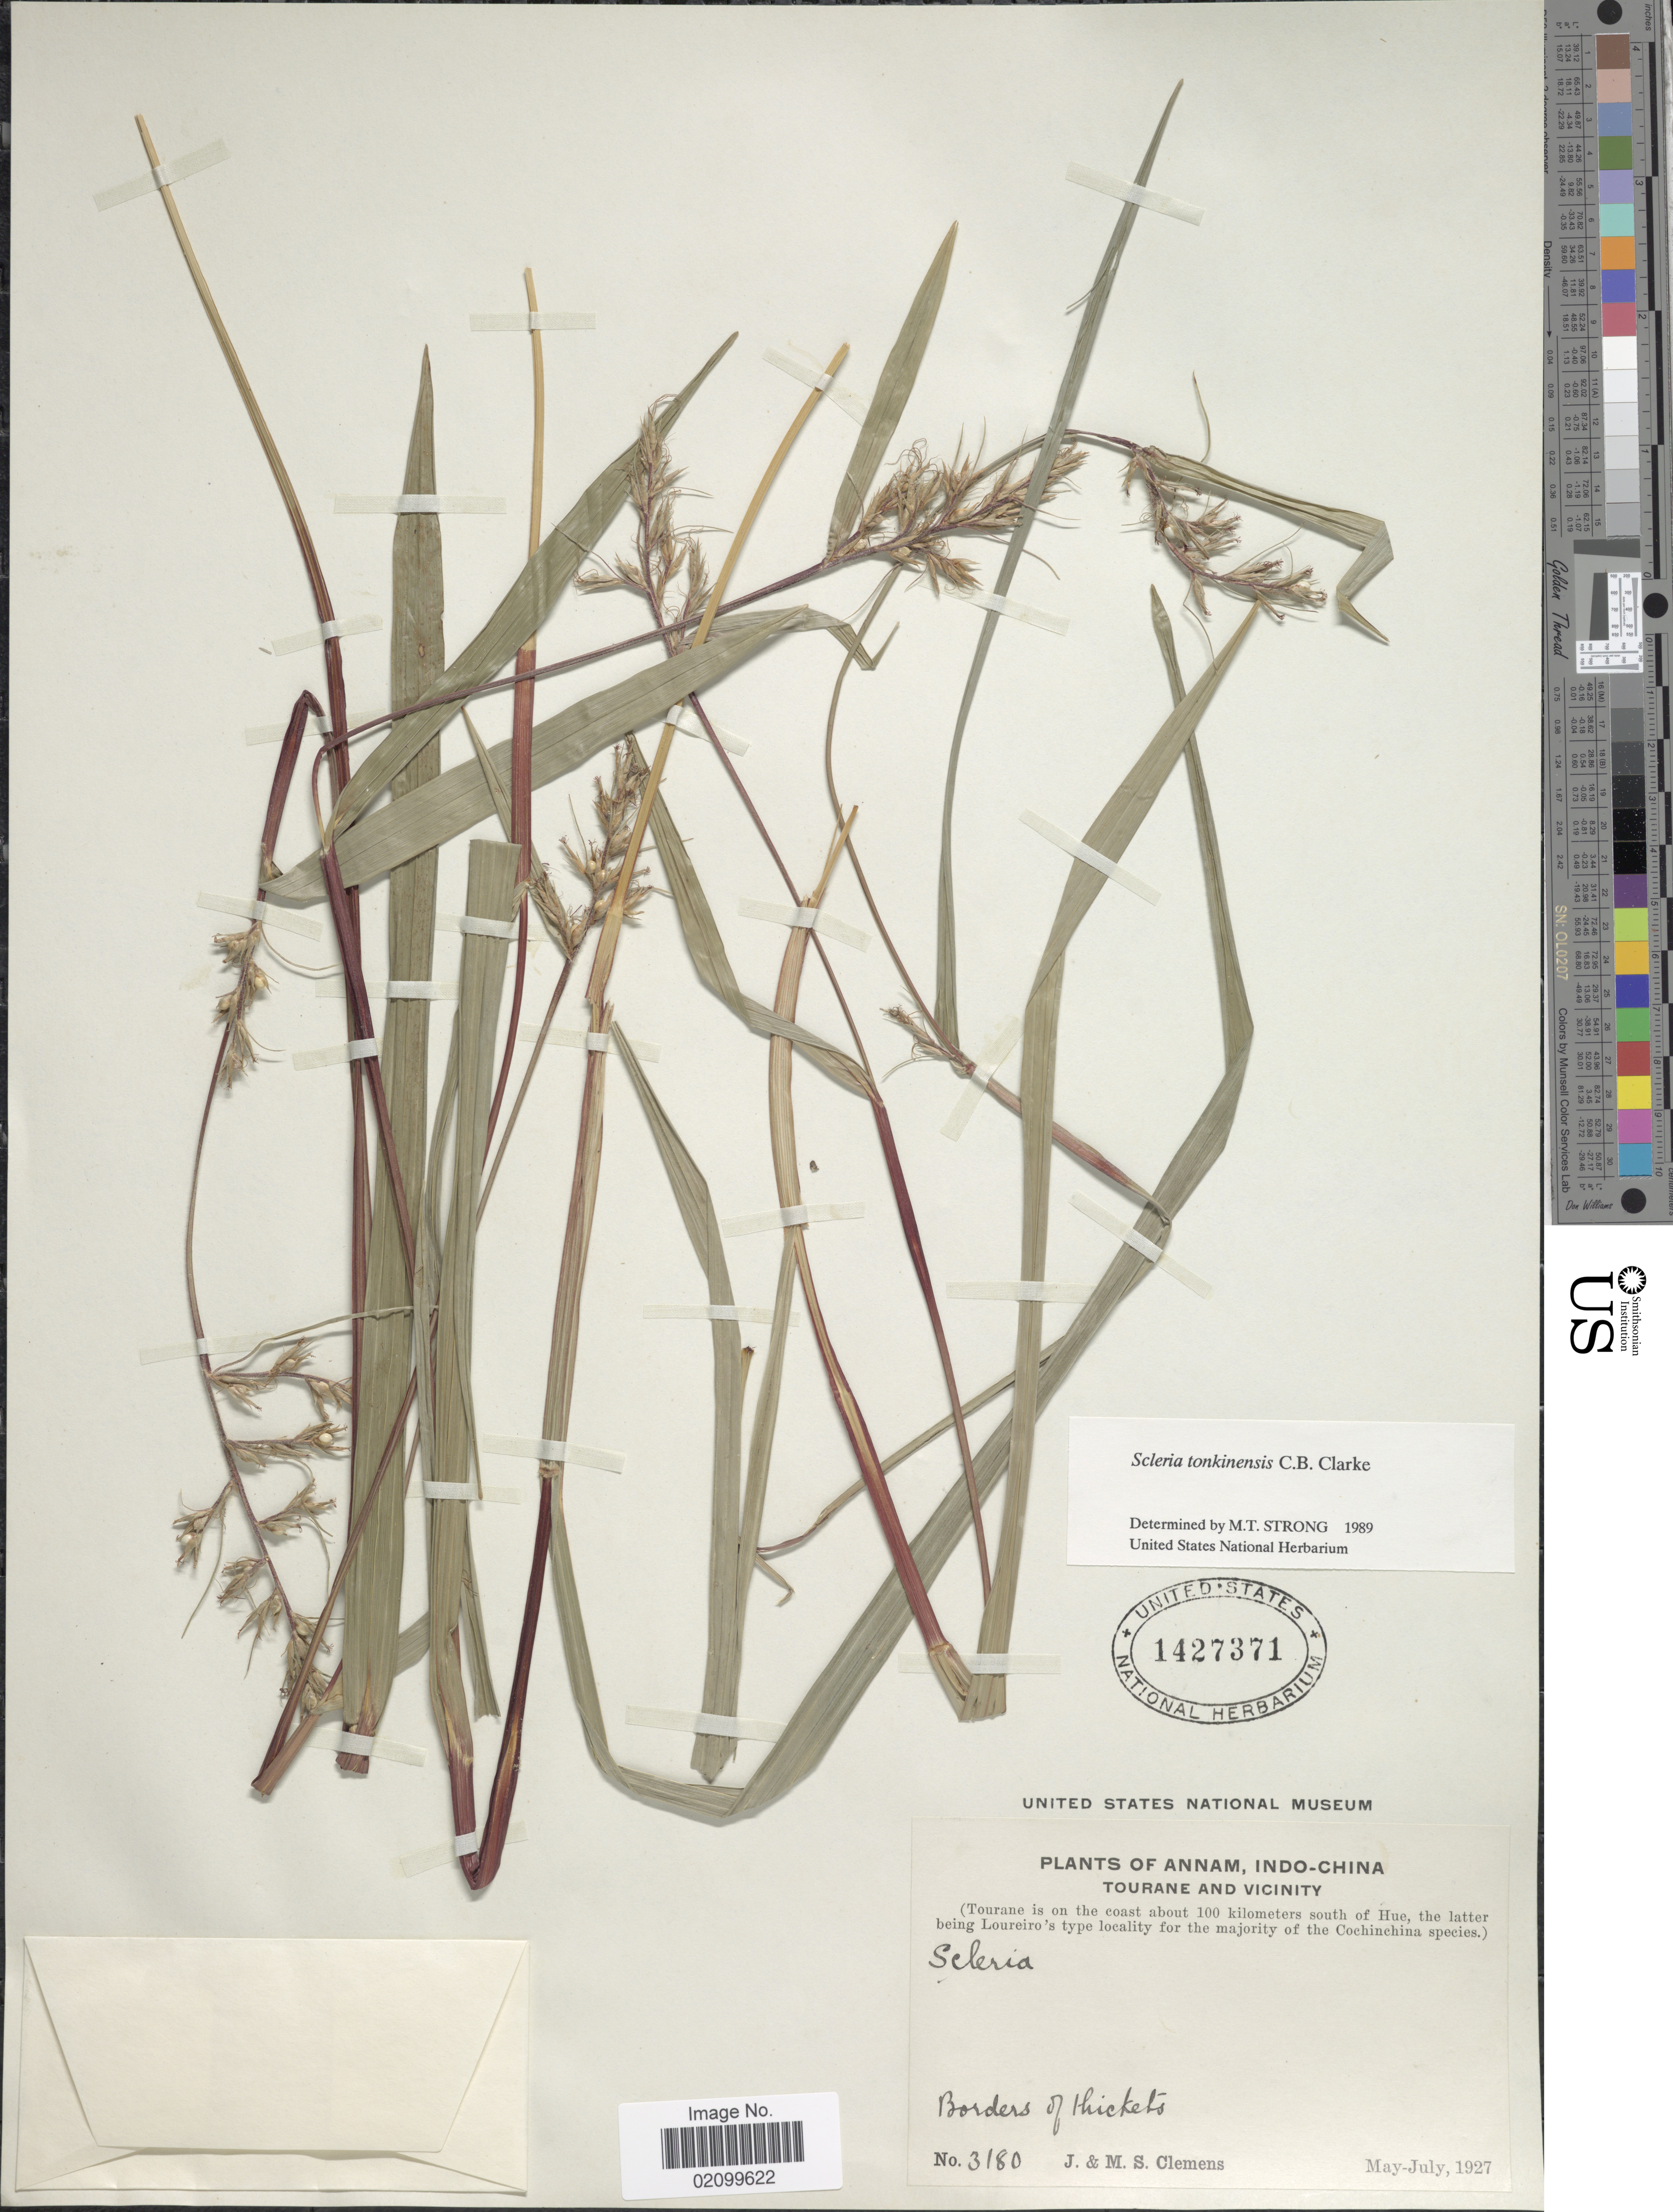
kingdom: Plantae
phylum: Tracheophyta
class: Liliopsida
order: Poales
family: Cyperaceae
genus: Scleria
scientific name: Scleria tonkinensis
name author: C.B. Clarke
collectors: J. Clemens & M. S. Clemens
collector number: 3180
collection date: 1927-05/1927-07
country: Vietnam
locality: Annam, Indo- China. Tourane and vicinity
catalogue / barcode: US 1427371